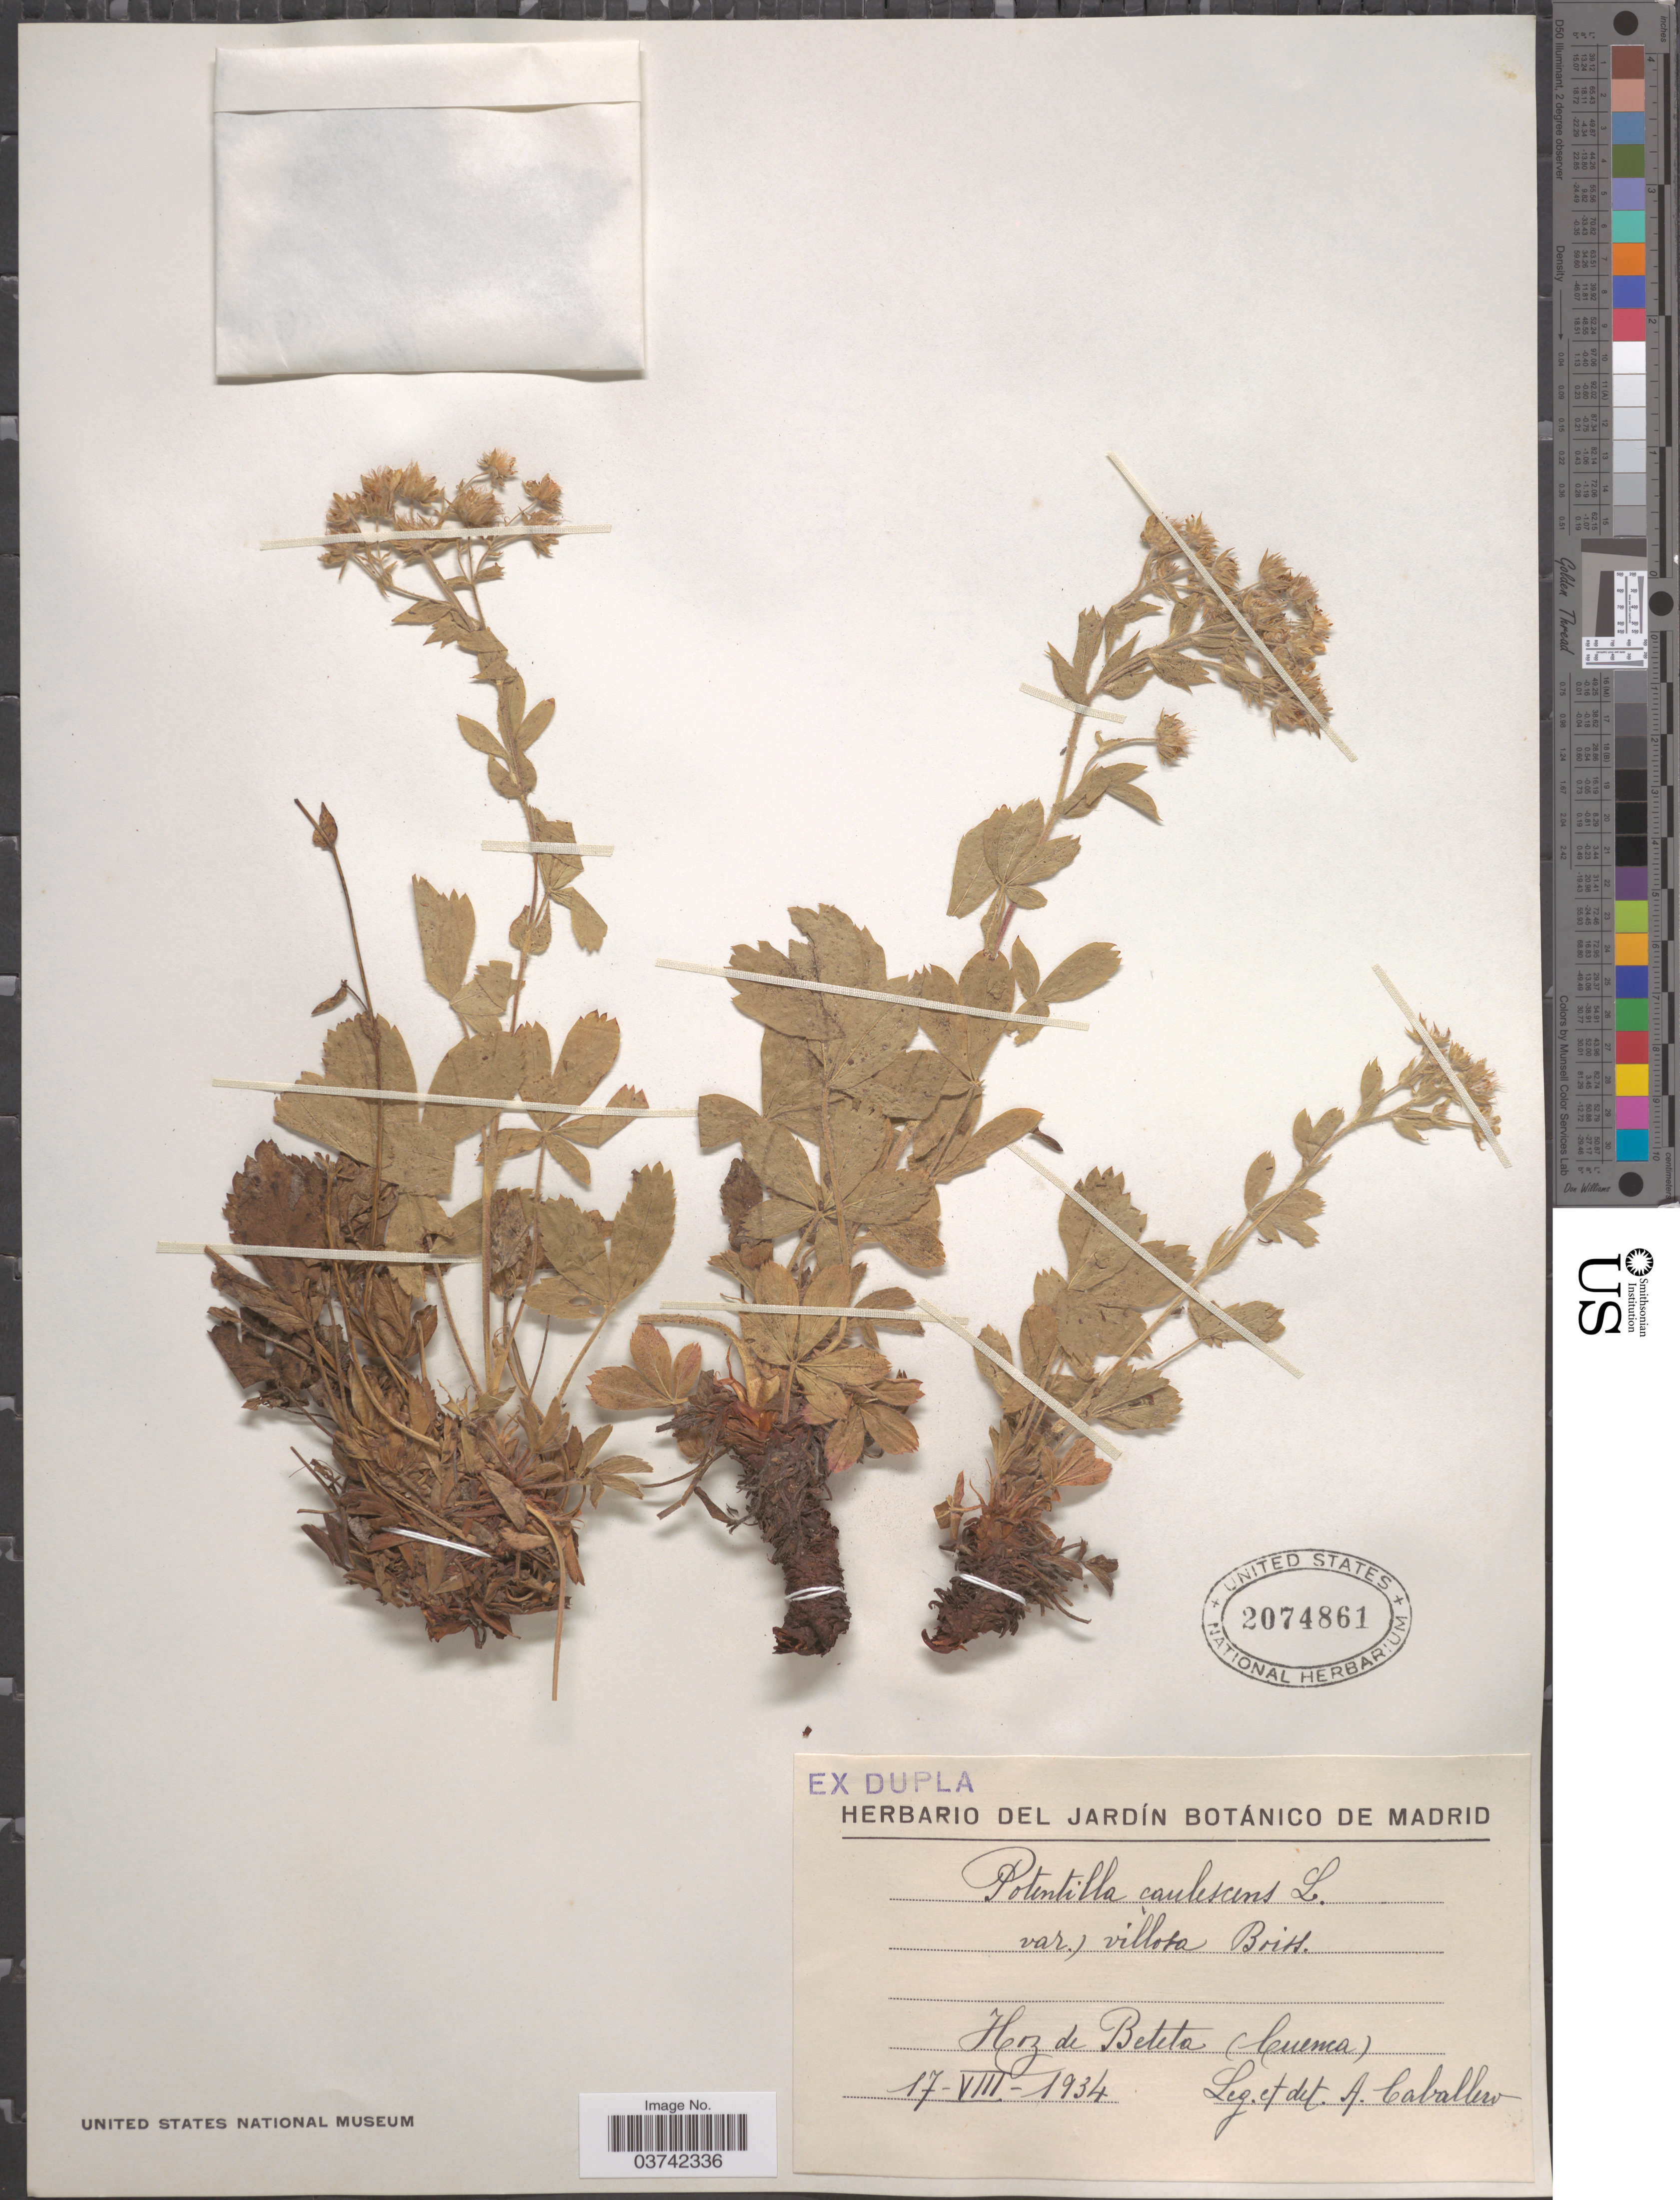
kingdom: Plantae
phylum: Tracheophyta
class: Magnoliopsida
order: Rosales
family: Rosaceae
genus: Potentilla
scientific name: Potentilla caulescens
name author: L.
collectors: A. Caballero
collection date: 1934-08-17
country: Spain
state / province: Castilla-La Mancha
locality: Hoz de Beteta (Cuenca).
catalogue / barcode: US 2074861